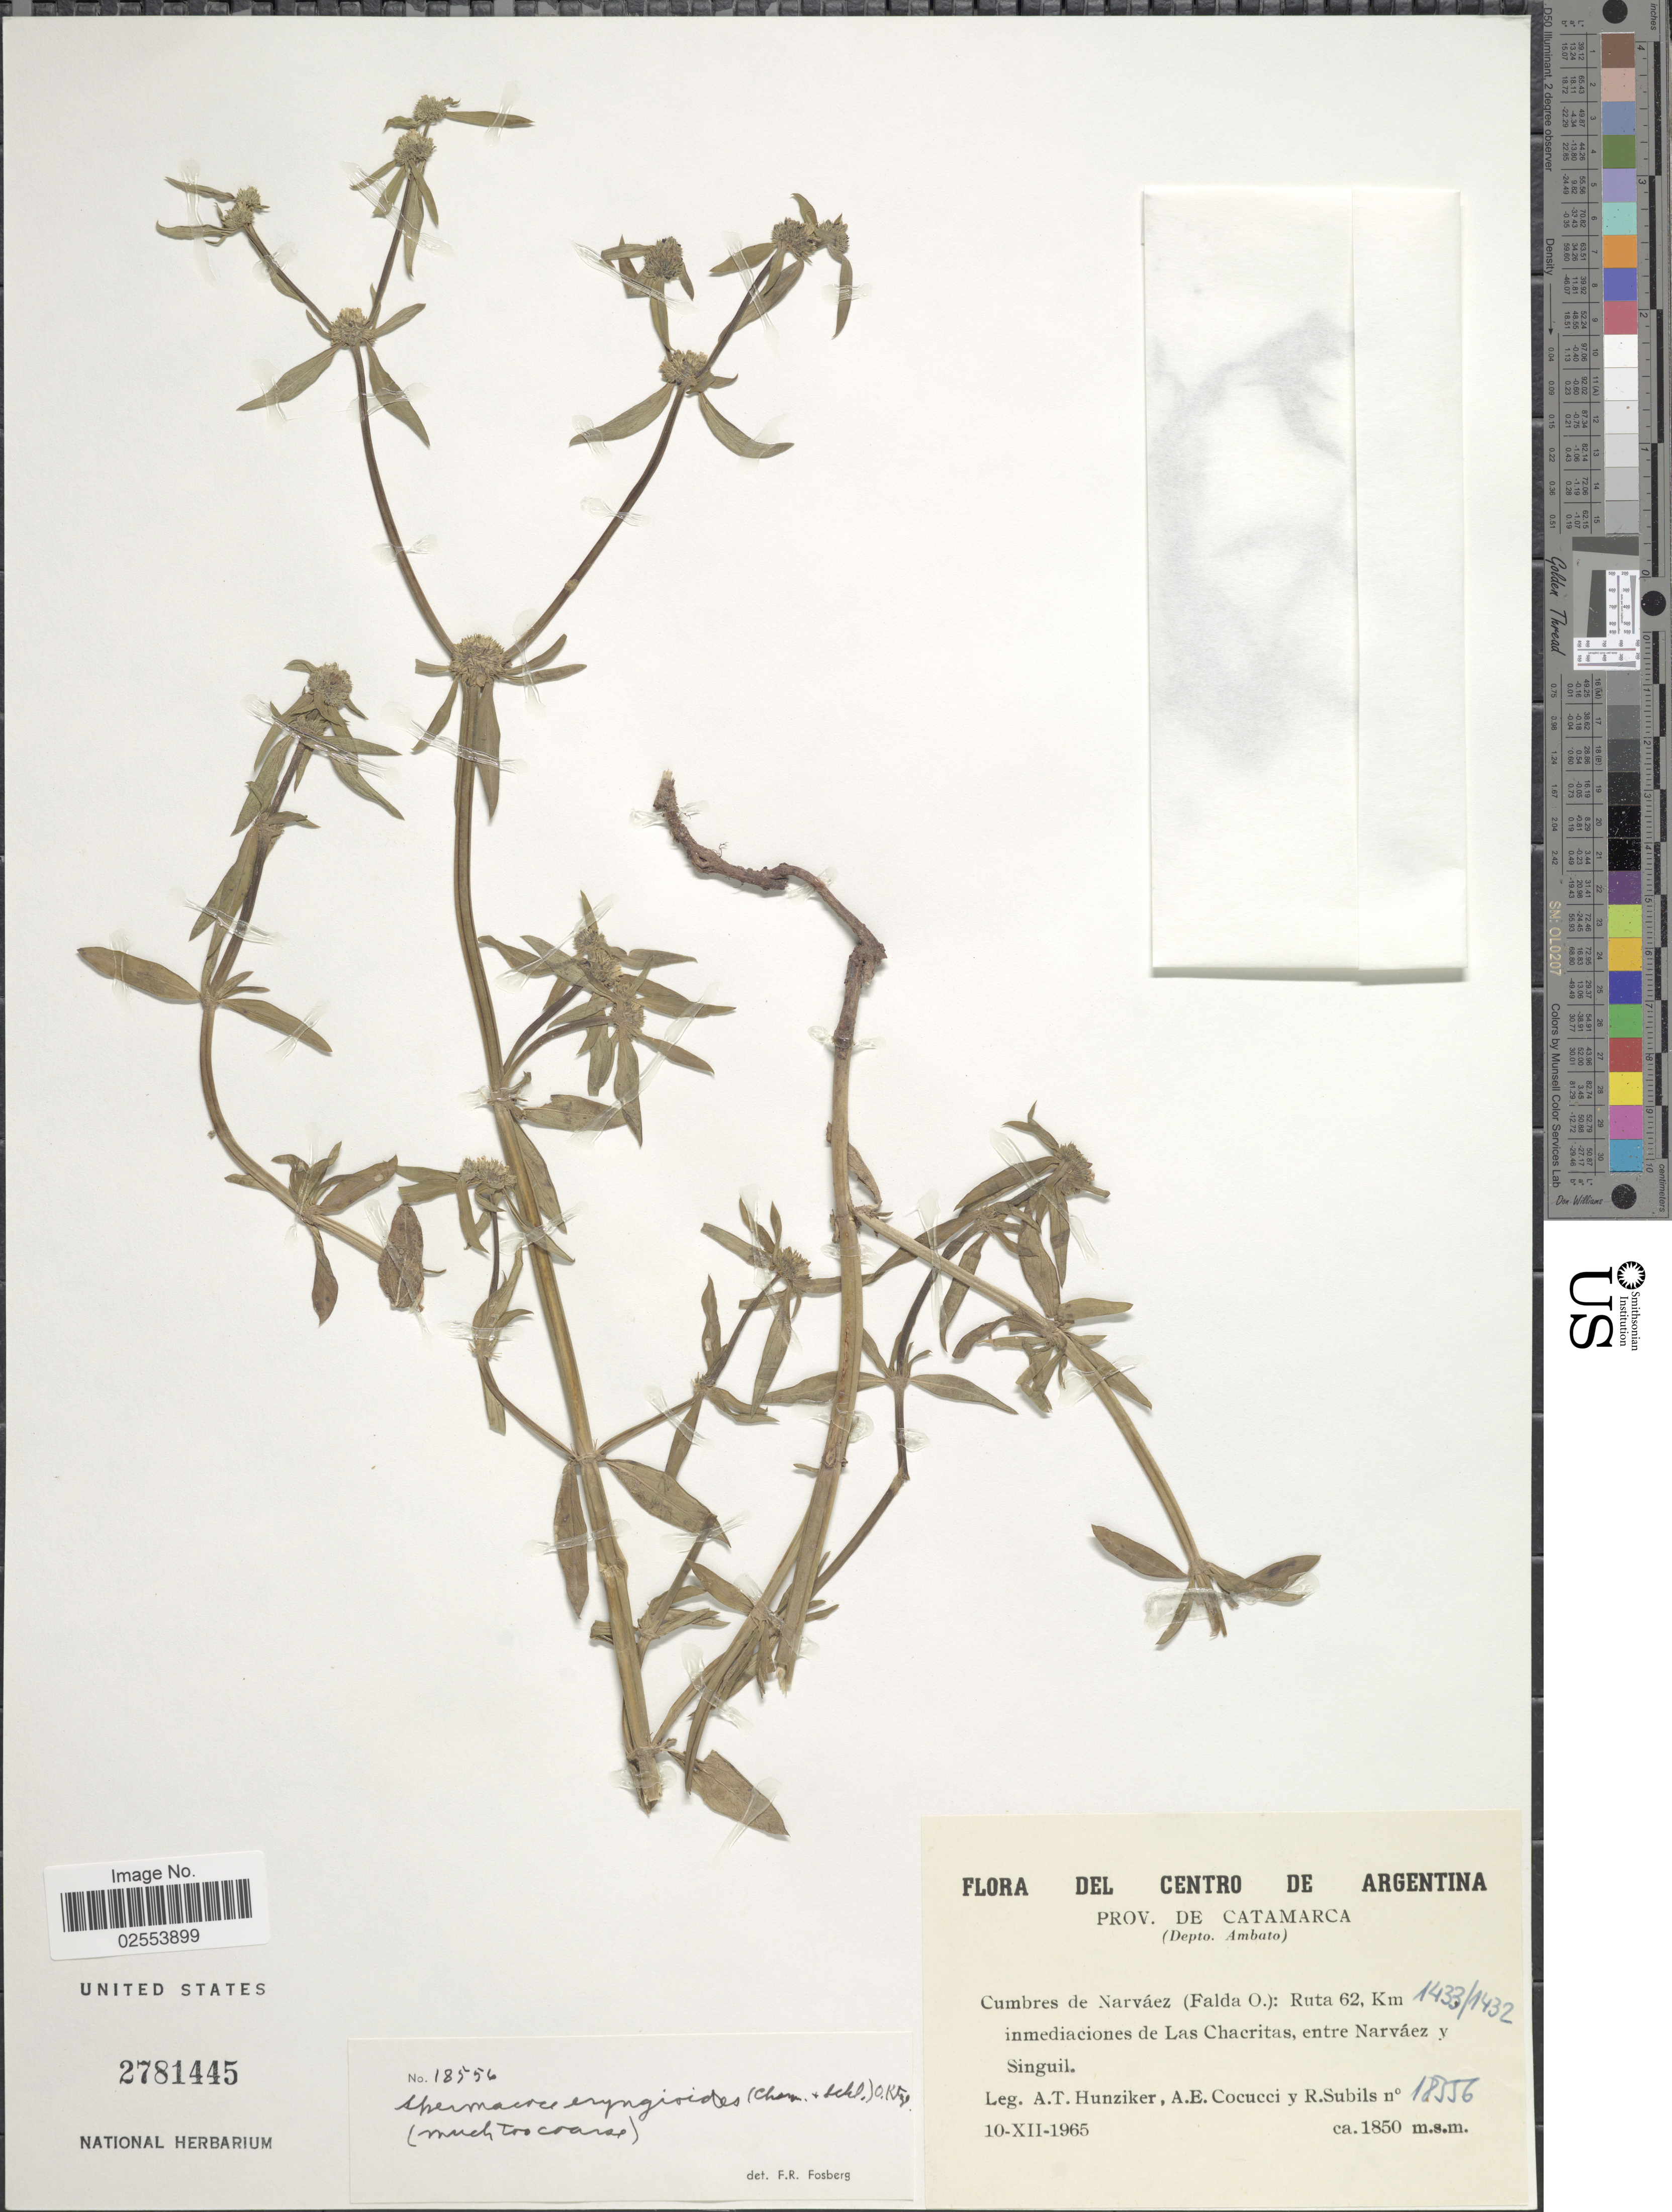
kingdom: Plantae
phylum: Tracheophyta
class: Magnoliopsida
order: Gentianales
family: Rubiaceae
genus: Spermacoce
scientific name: Spermacoce eryngioides var. eryngioides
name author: (Cham. & Schltdl.) Kuntze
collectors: A. T. Hunziker, A. Cocucci & R. Subils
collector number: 18556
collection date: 1965-12-10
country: Argentina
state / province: Catamarca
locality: Centro de Argentina, (Depto. do Ambato), Cumbres de Narvaez (Falda O.): Ruta 62, Km inmediaciones de La Chacritas, entre Narvaez y Singuil.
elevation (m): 1850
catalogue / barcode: US 2781445